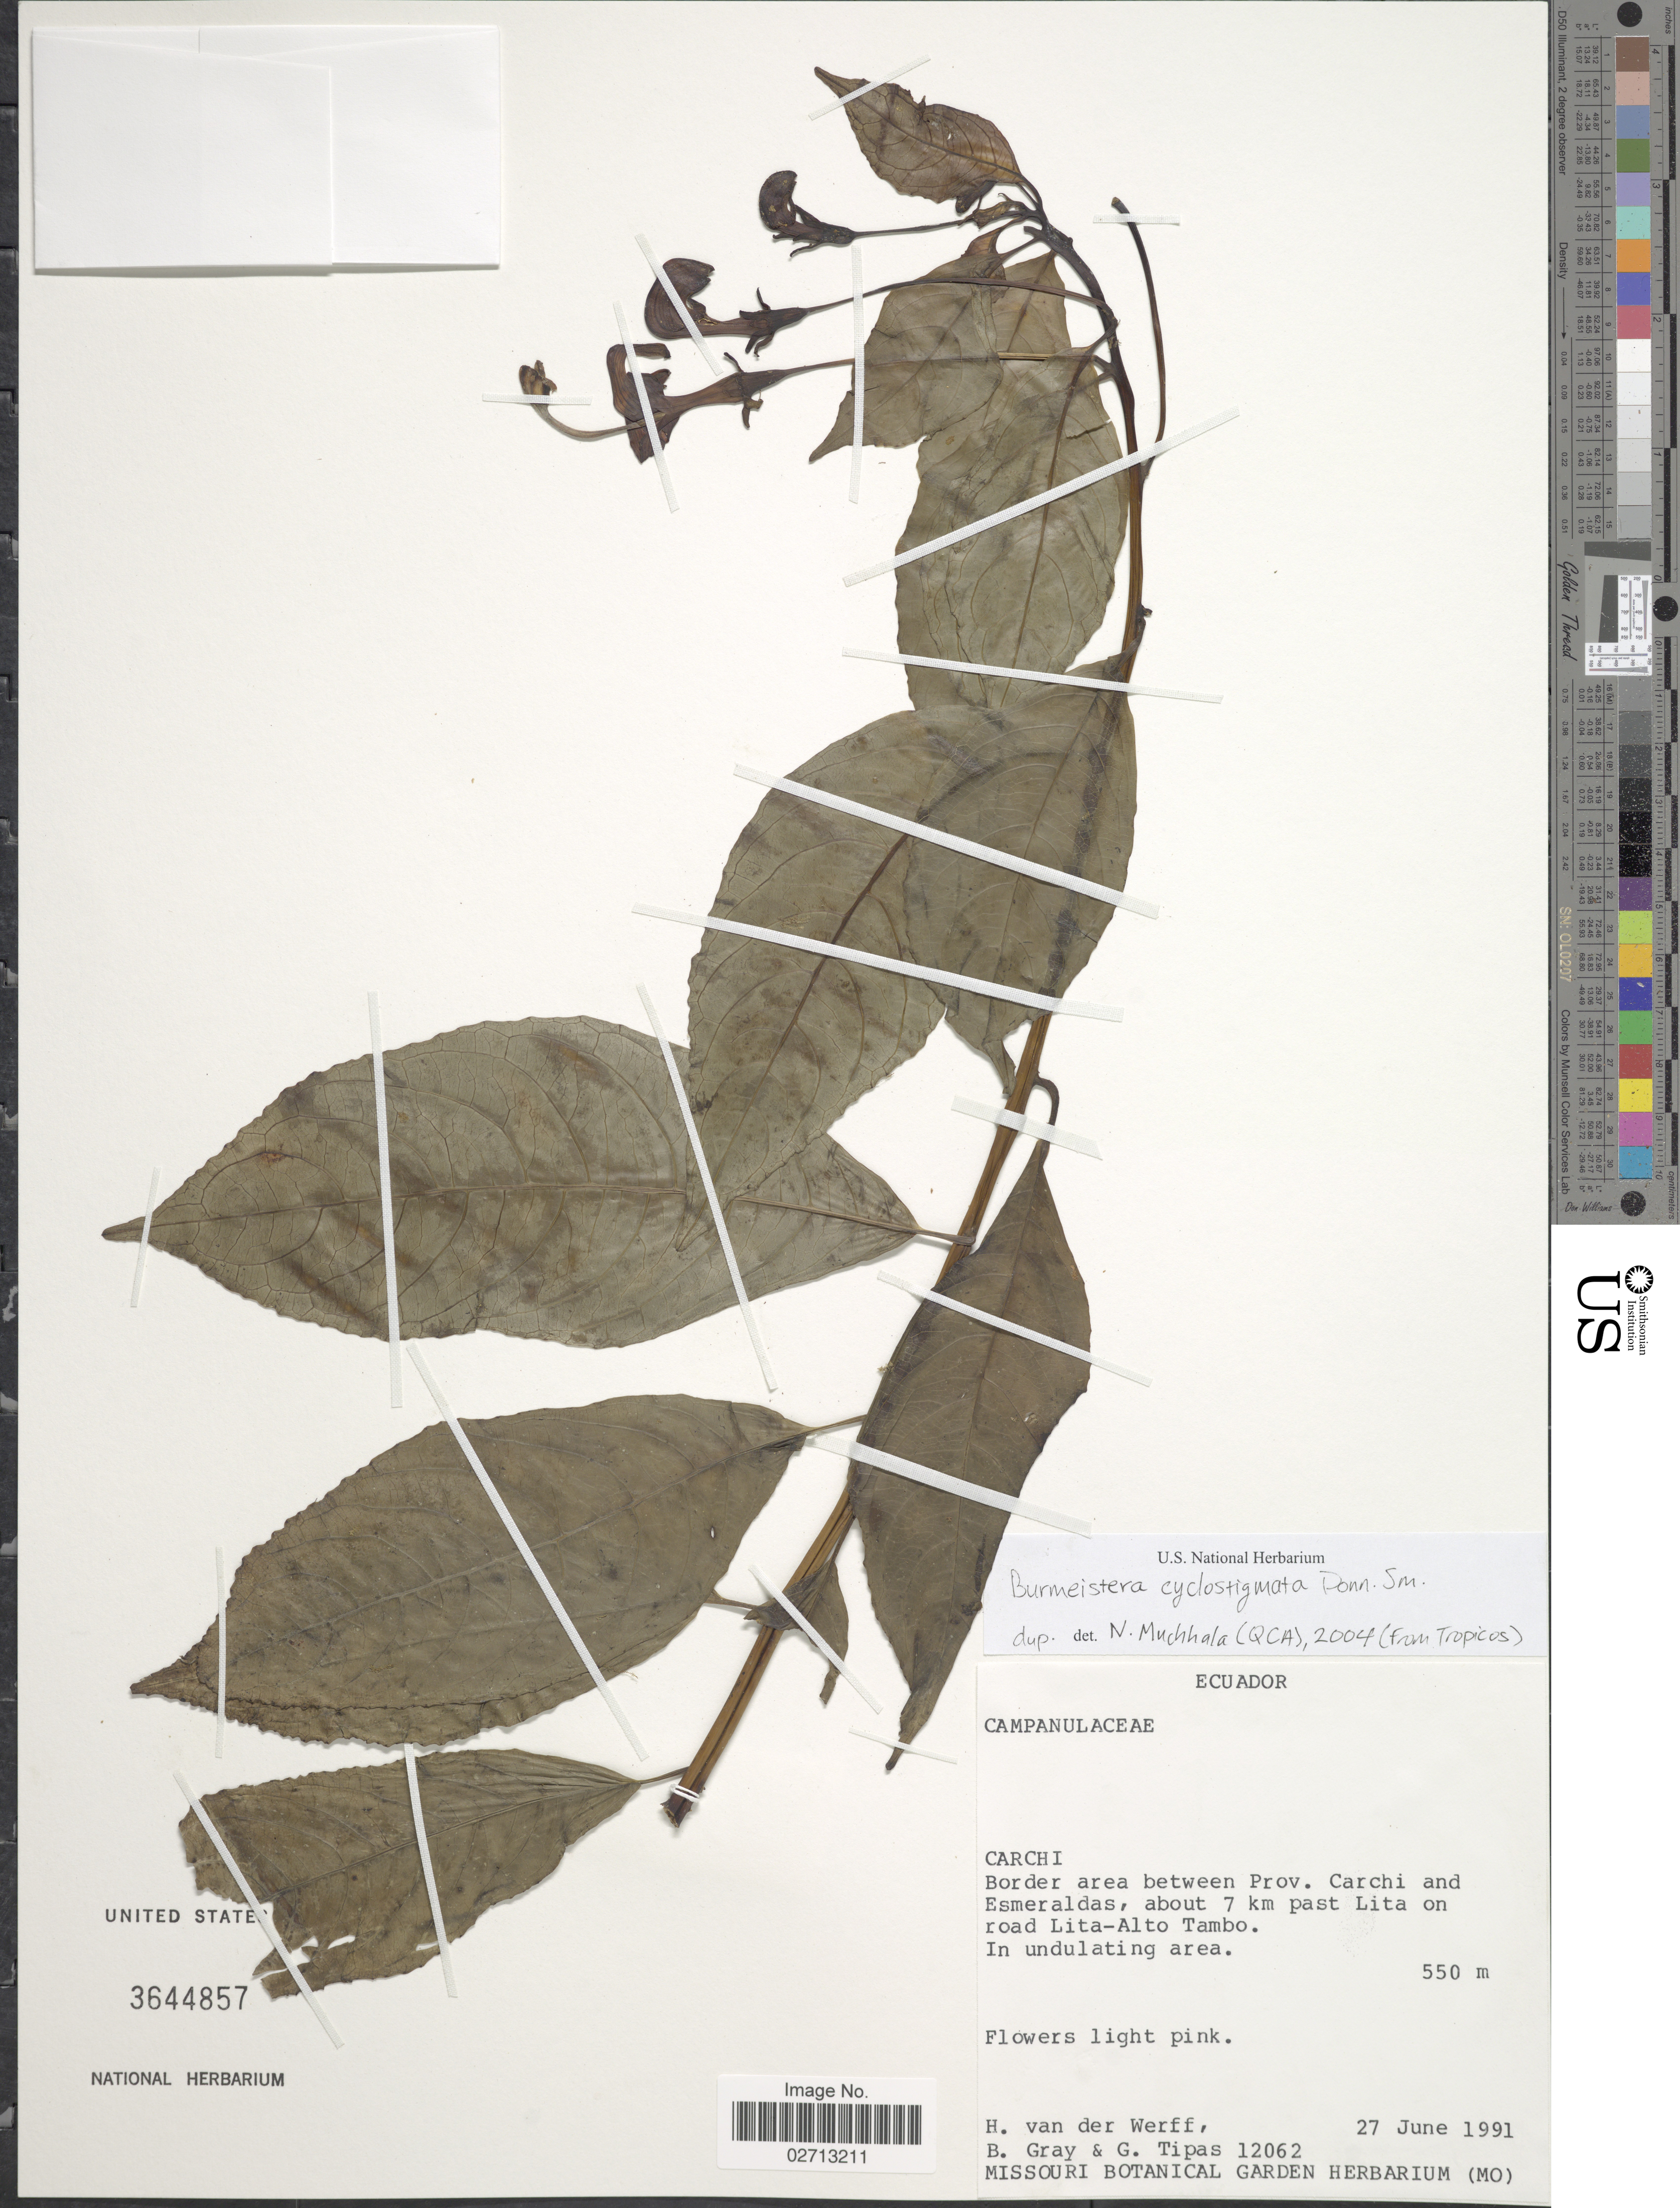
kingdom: Plantae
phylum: Tracheophyta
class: Magnoliopsida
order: Asterales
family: Campanulaceae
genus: Burmeistera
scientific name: Burmeistera cyclostigmata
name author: Donn. Sm.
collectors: H. van der Werff, B. Gray & G. Tipas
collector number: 12062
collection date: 1991-06-27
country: Ecuador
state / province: Carchi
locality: Border area between Prov. Carchi and Esmeraldes, about 7 km past Lita on road Lita-Alto Tambo.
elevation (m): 550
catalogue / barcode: US 3644857